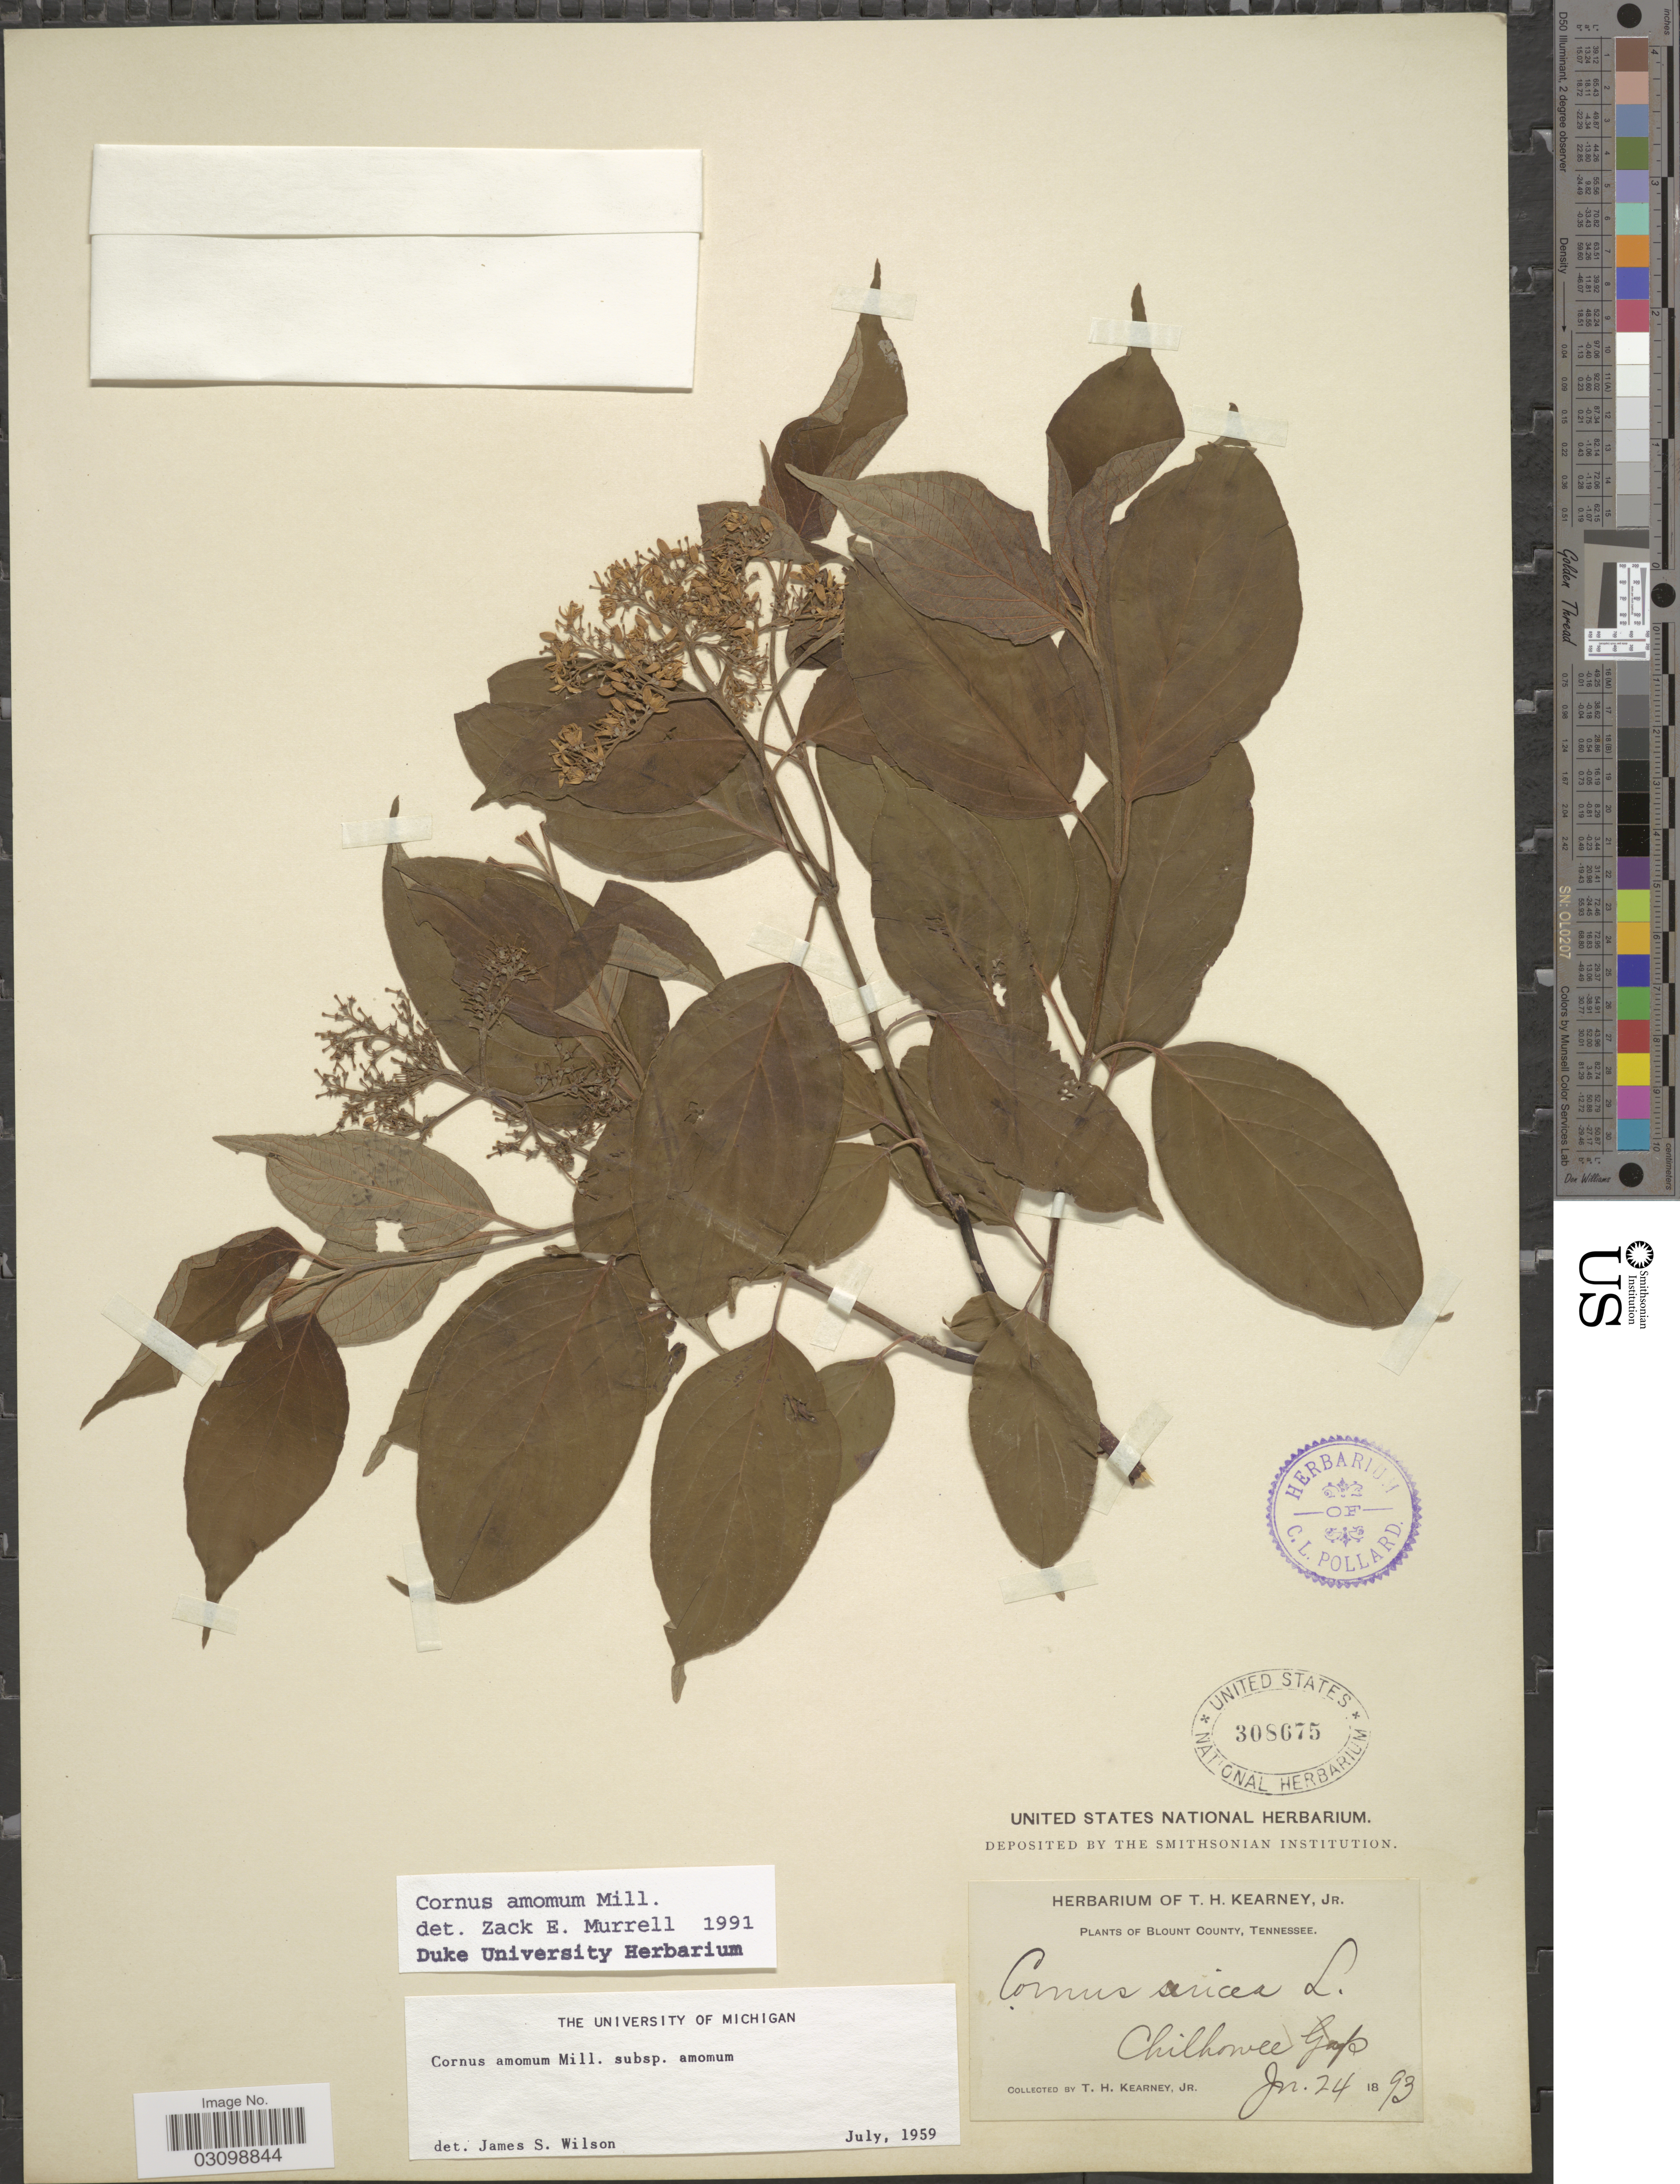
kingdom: Plantae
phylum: Tracheophyta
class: Magnoliopsida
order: Cornales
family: Cornaceae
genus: Cornus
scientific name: Cornus amomum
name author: Mill.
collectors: T. H. Kearney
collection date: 1893-06-24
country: United States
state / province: Tennessee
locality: Blount County. Chilhowee Gap.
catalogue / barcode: US 308675